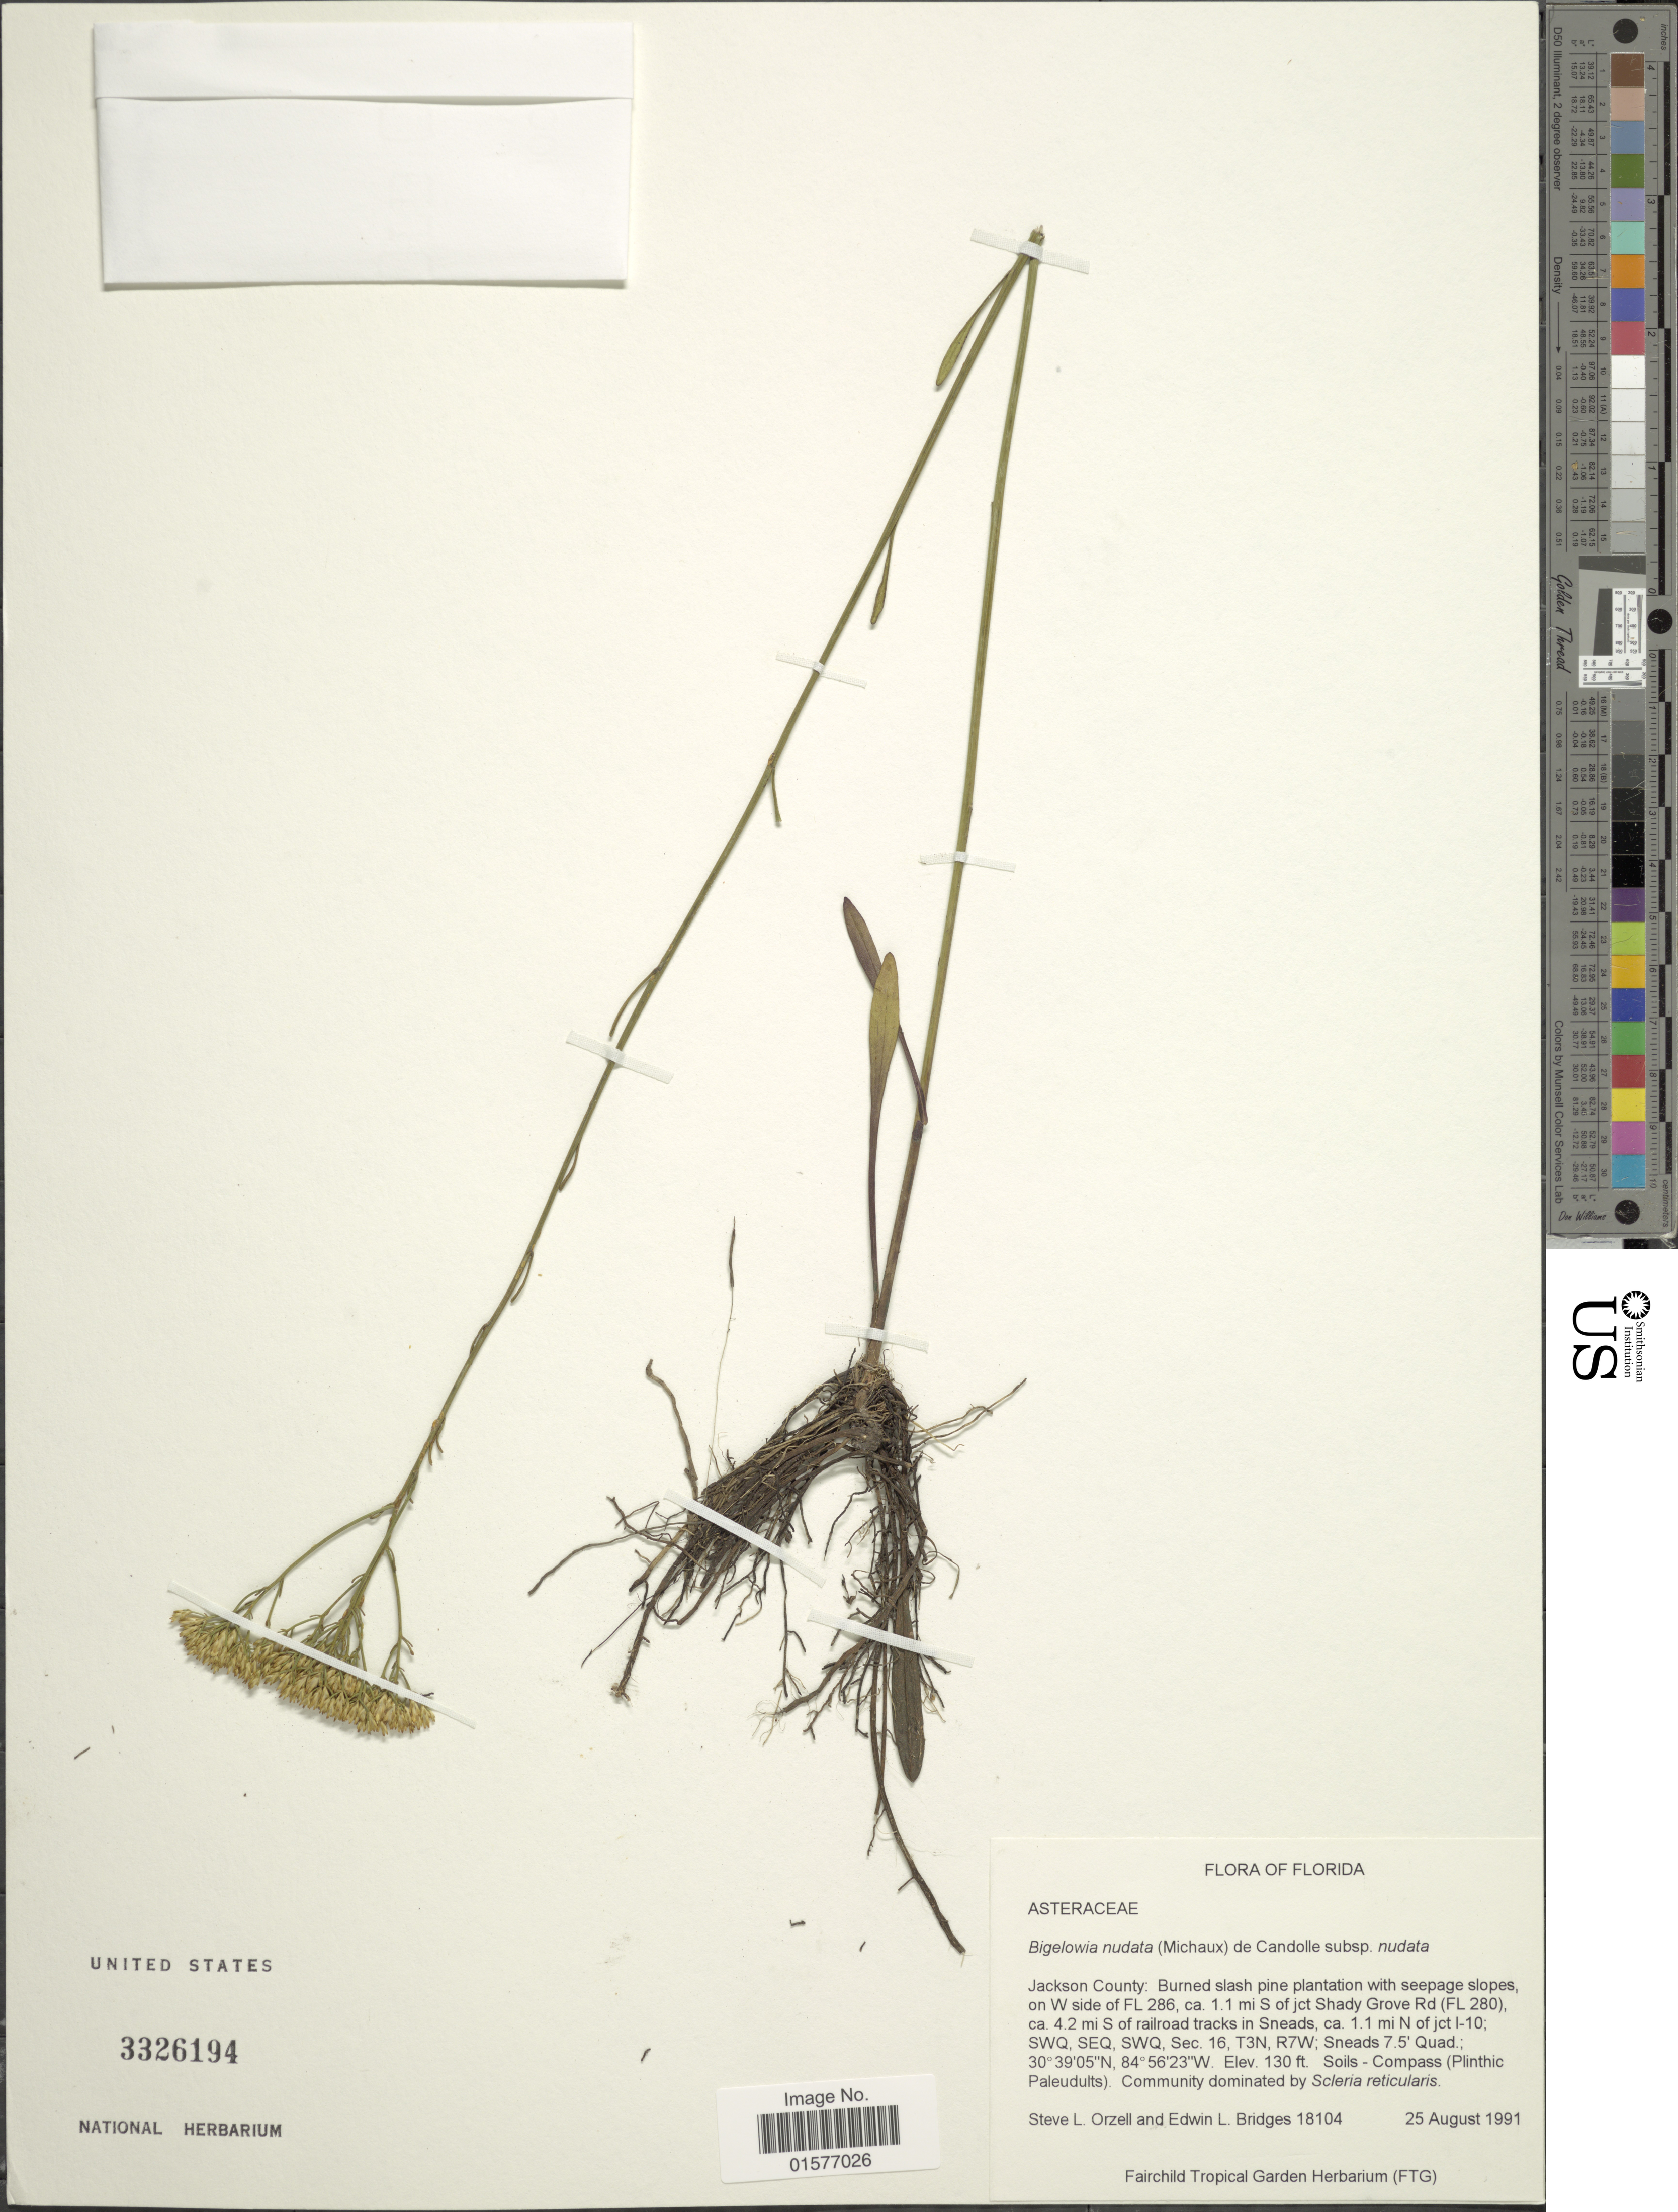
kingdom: Plantae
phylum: Tracheophyta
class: Magnoliopsida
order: Asterales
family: Asteraceae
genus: Bigelowia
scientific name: Bigelowia nudata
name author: (Michx.) DC.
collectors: S. Orzell & E. Bridges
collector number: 18104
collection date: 1991-08-25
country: United States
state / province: Florida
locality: Jackson County: Burned slash pine plantation with seepage slopes, on W side of FL 286, 1.1 mi S of jct Shady Grove RD (FL 280), 4.2 mi S of railroad tracks in Sneads, 1.1 mi. N of jct. 1-10; SWQ, SEQ, SWQ, Sec. 16, T3N, R7W; Sneads 7.5' Quad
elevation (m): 40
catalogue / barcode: US 3326194